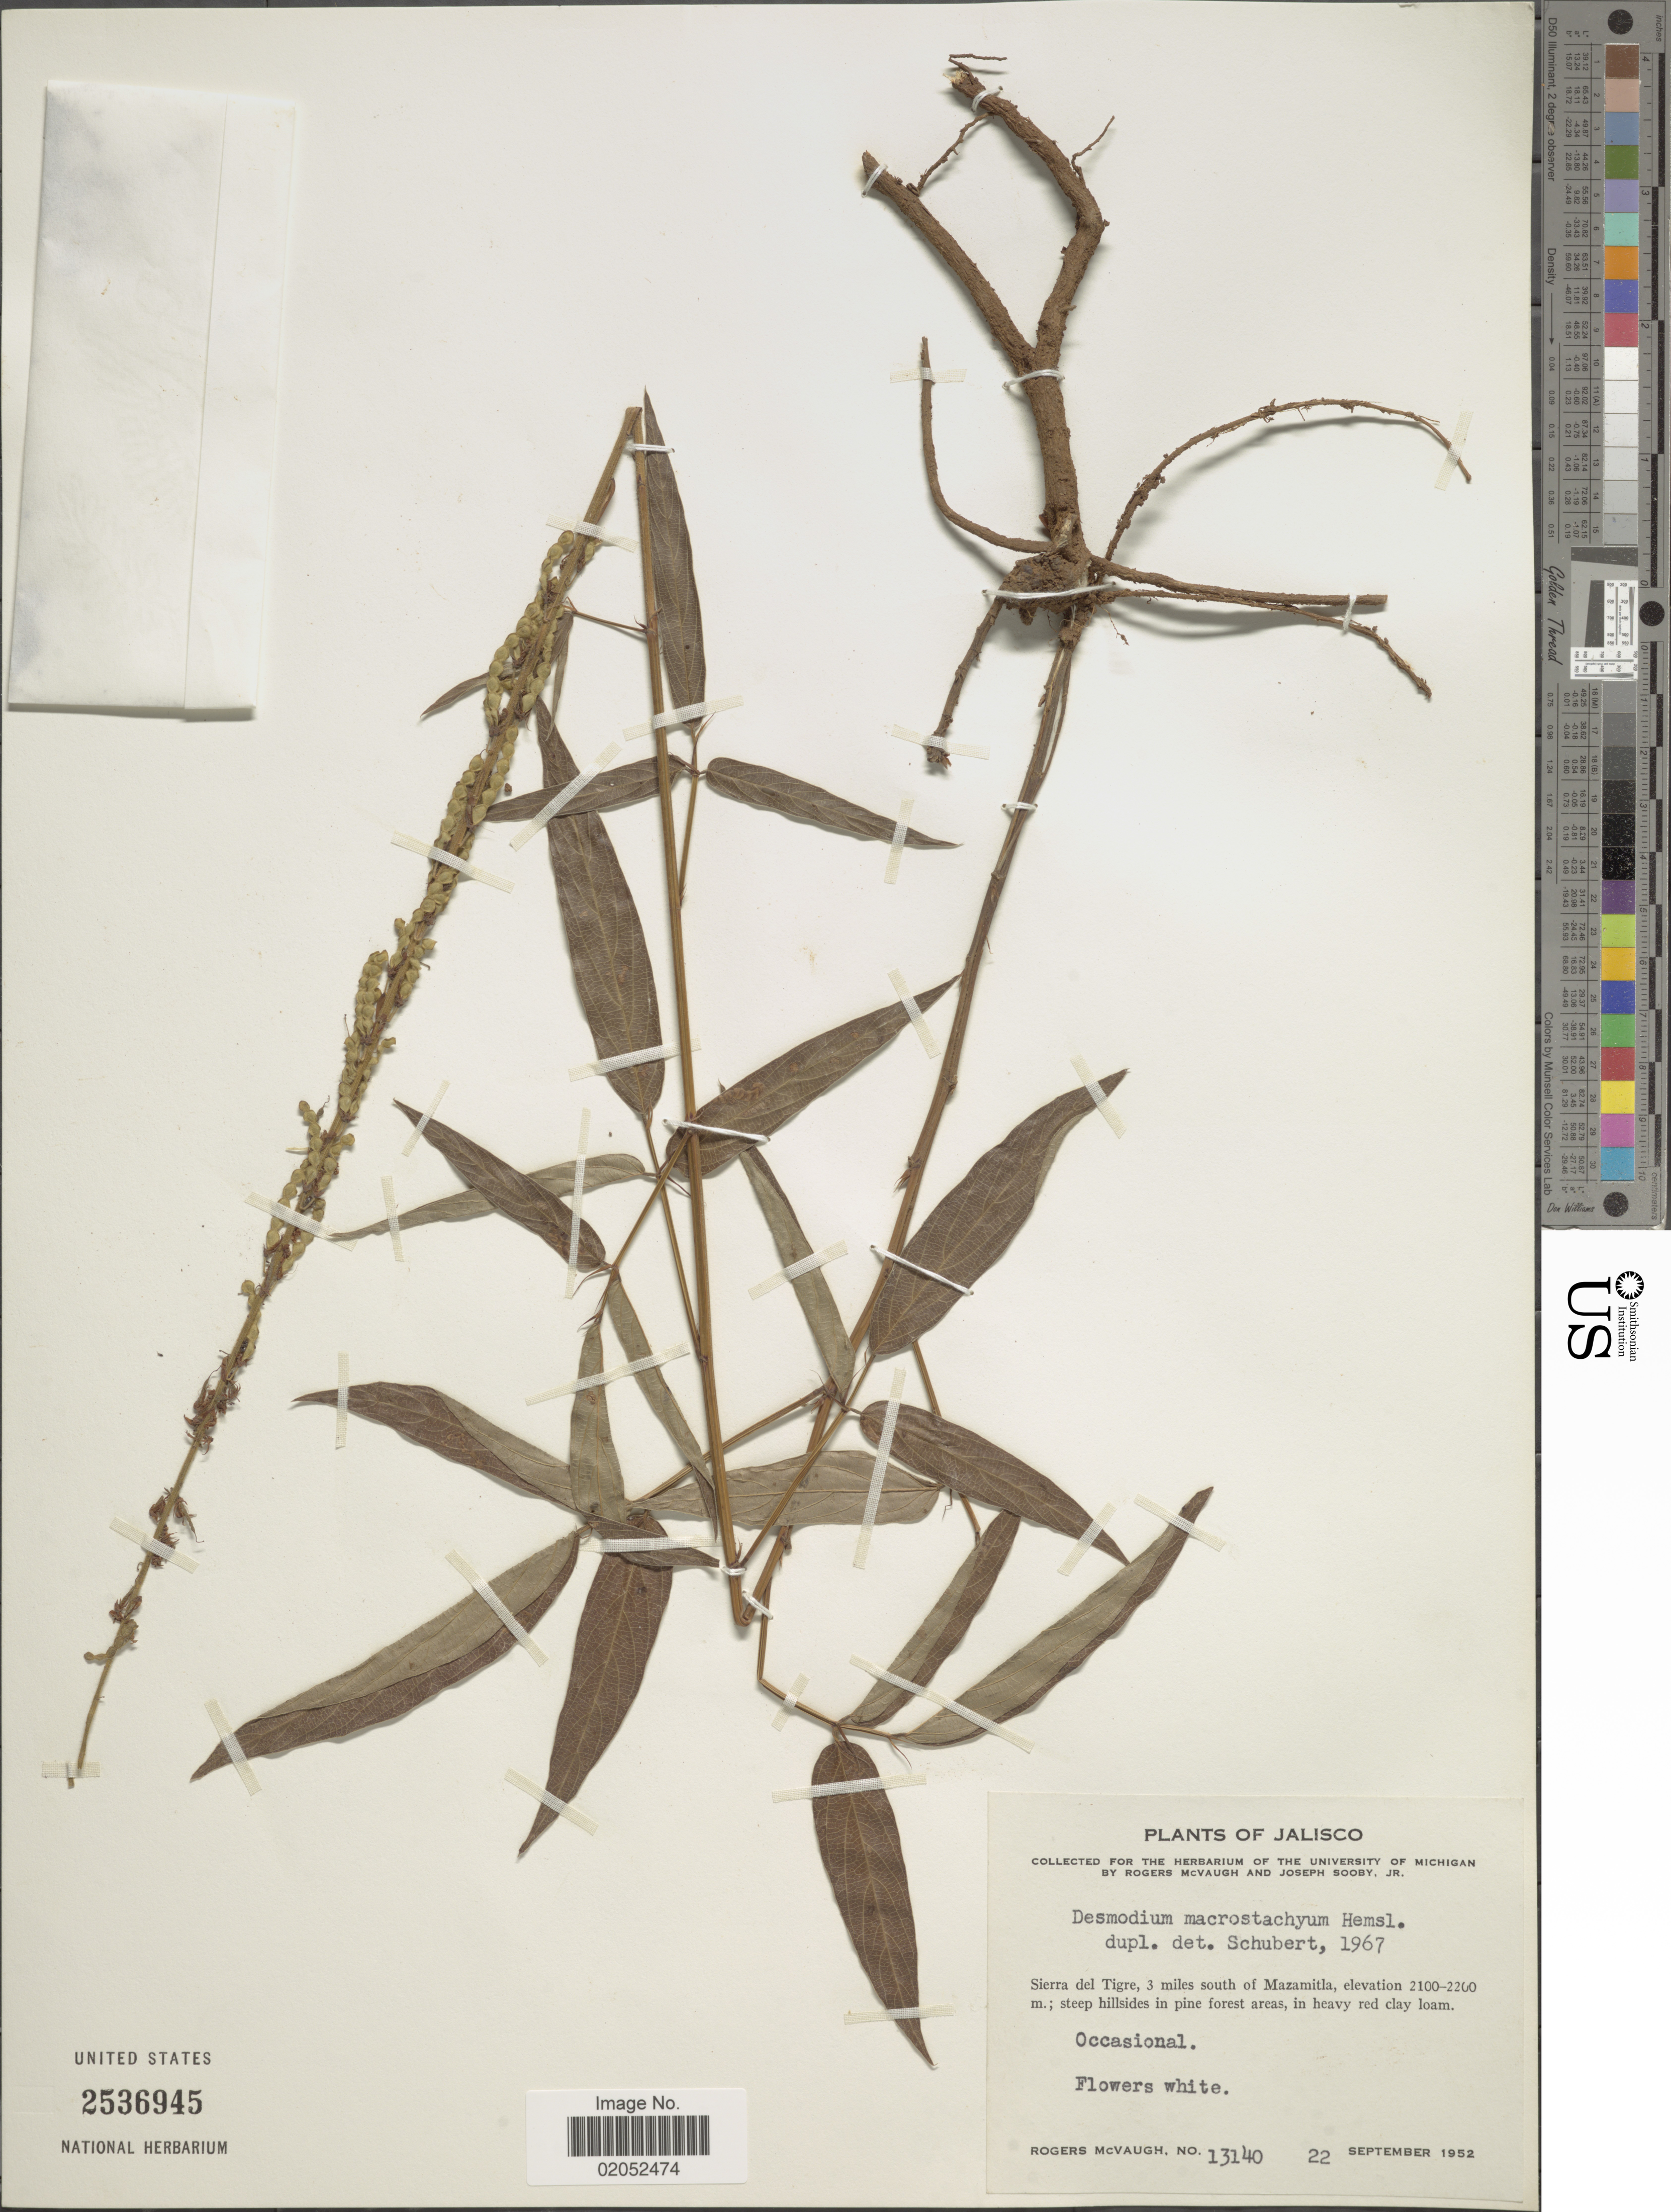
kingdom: Plantae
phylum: Tracheophyta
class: Magnoliopsida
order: Fabales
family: Fabaceae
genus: Desmodium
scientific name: Desmodium macrostachyum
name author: Hemsl.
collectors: R. McVaugh & J. Sooby Jr.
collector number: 13140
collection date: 1952-09-22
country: Mexico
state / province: Jalisco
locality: Jalisco, Sierra del Tigre, 3 miles south of Mazamitla.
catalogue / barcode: US 2536945